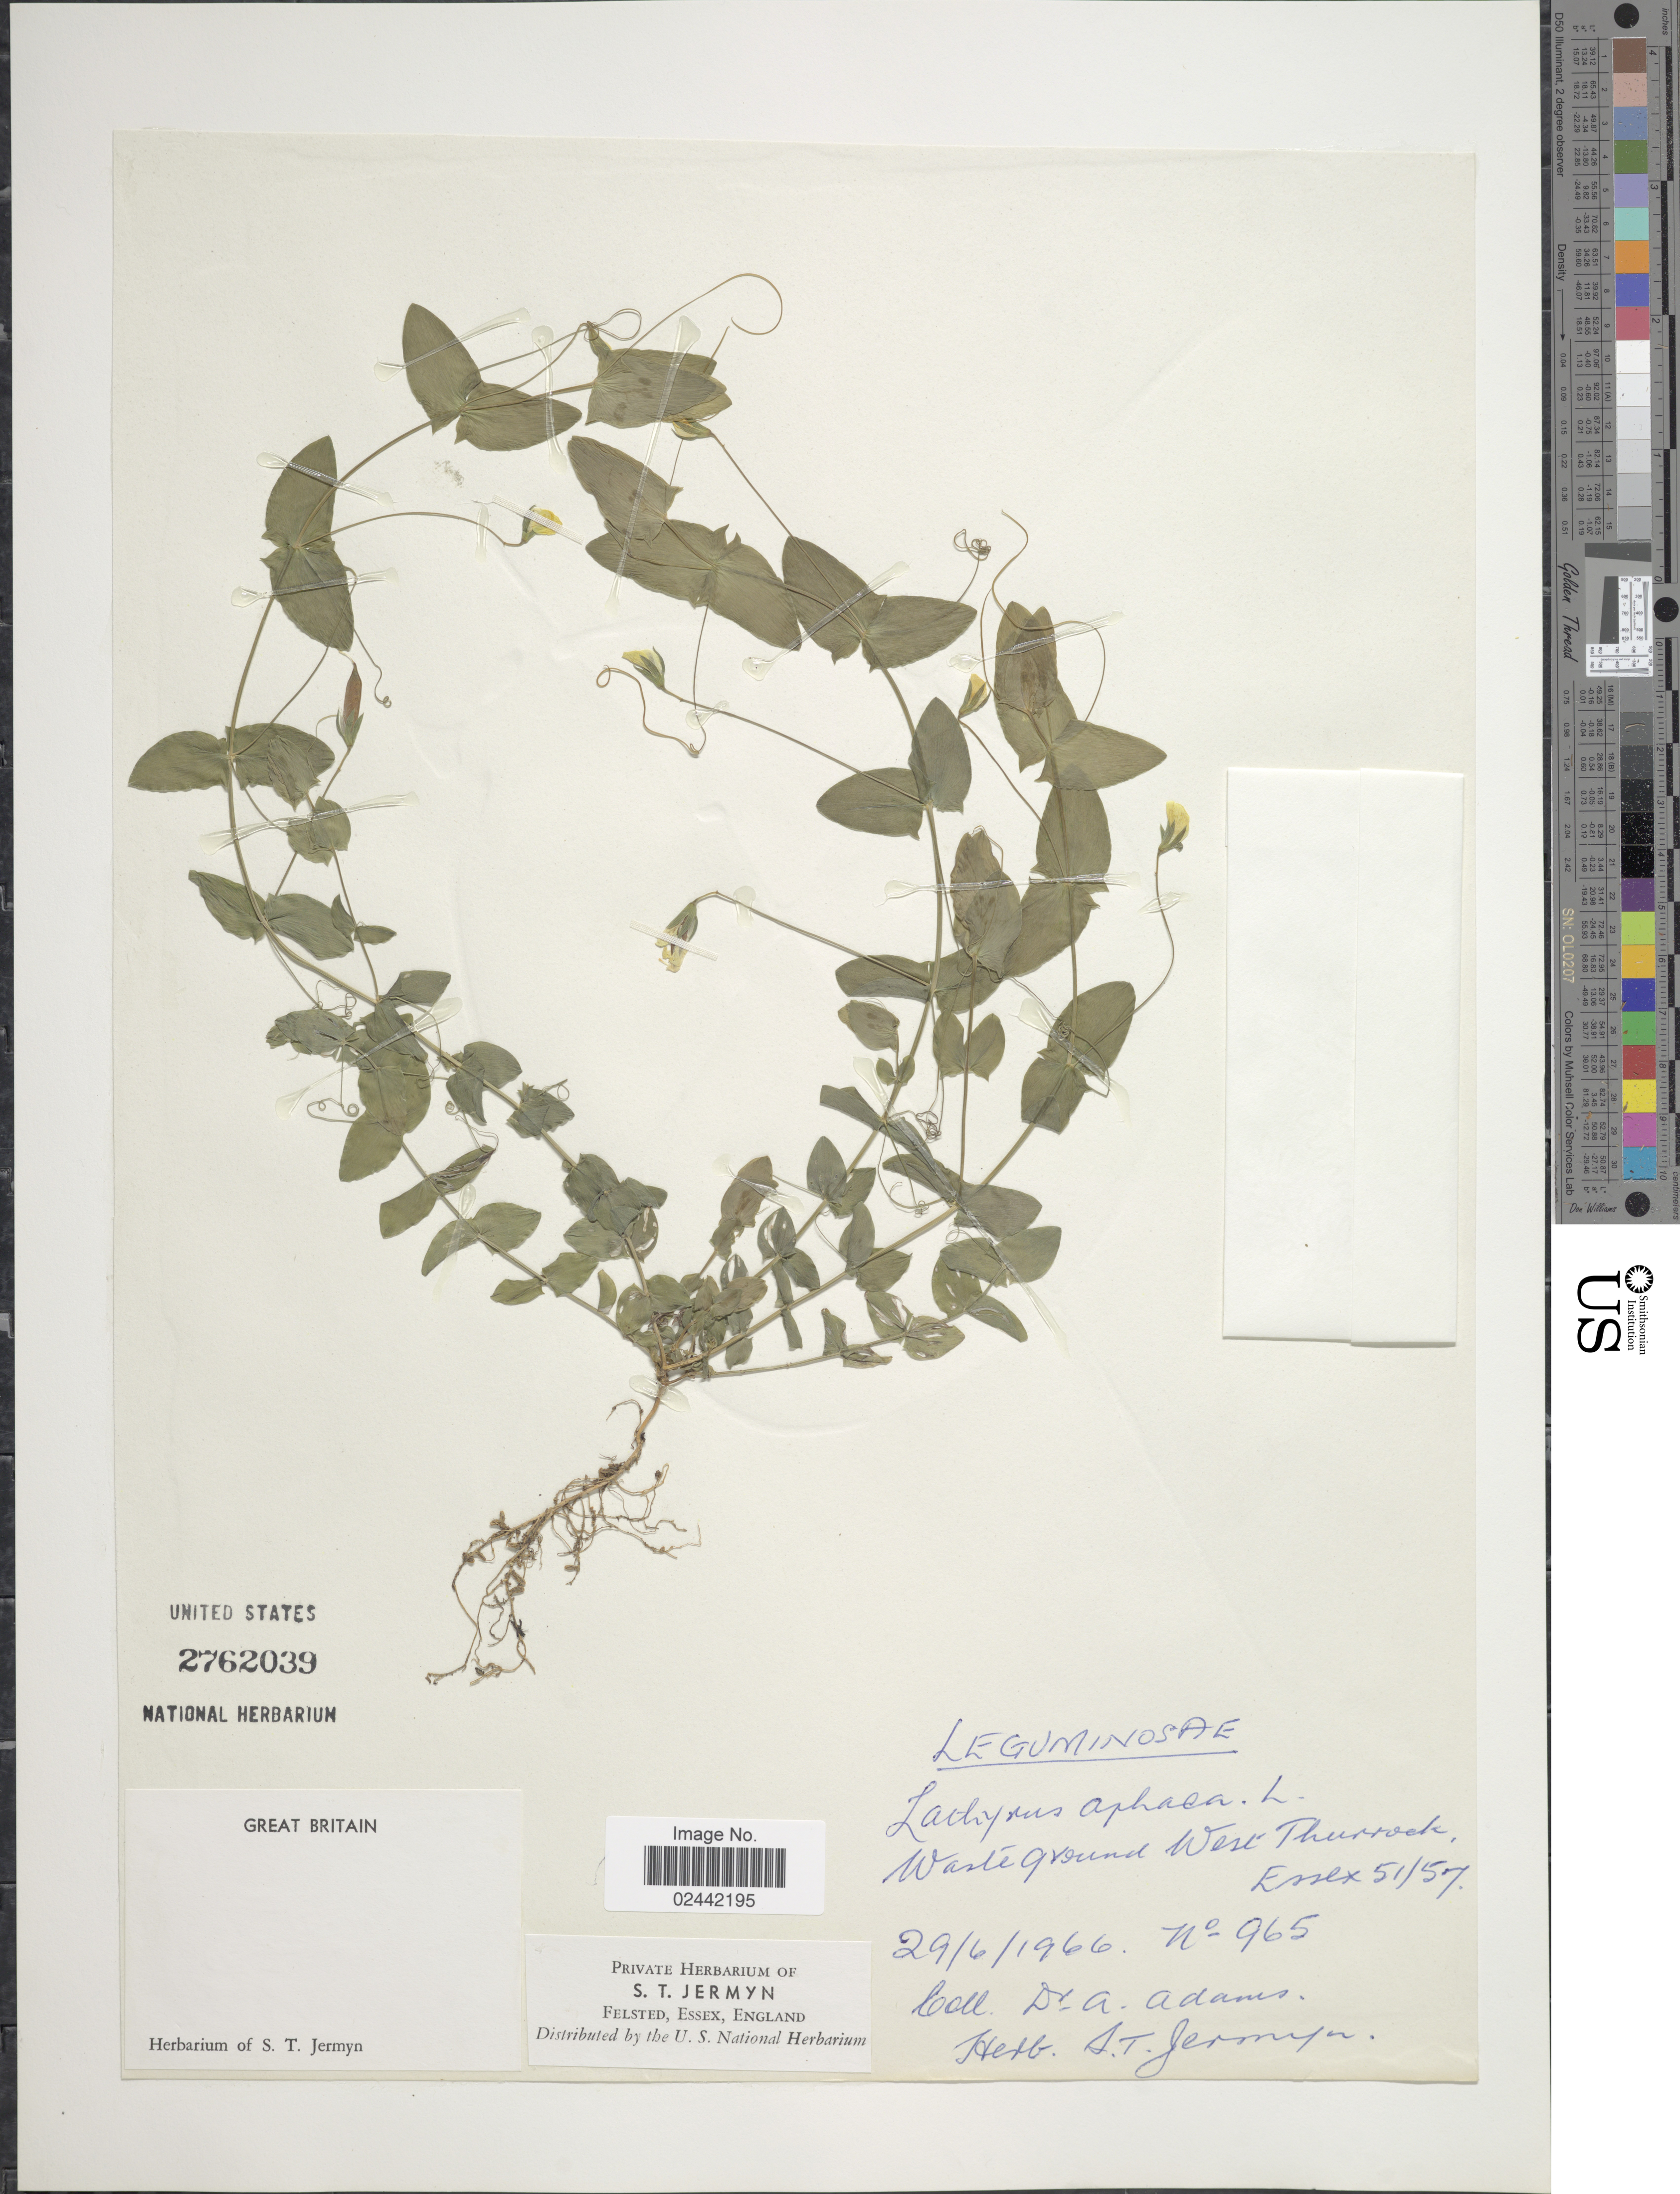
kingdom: Plantae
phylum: Tracheophyta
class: Magnoliopsida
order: Fabales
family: Fabaceae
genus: Lathyrus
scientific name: Lathyrus aphaca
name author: L.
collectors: A. M. Adams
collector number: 965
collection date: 1966-06-29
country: United Kingdom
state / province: England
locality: Great Britain. Waste ground West Thurrock, Essex.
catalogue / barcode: US 2762039